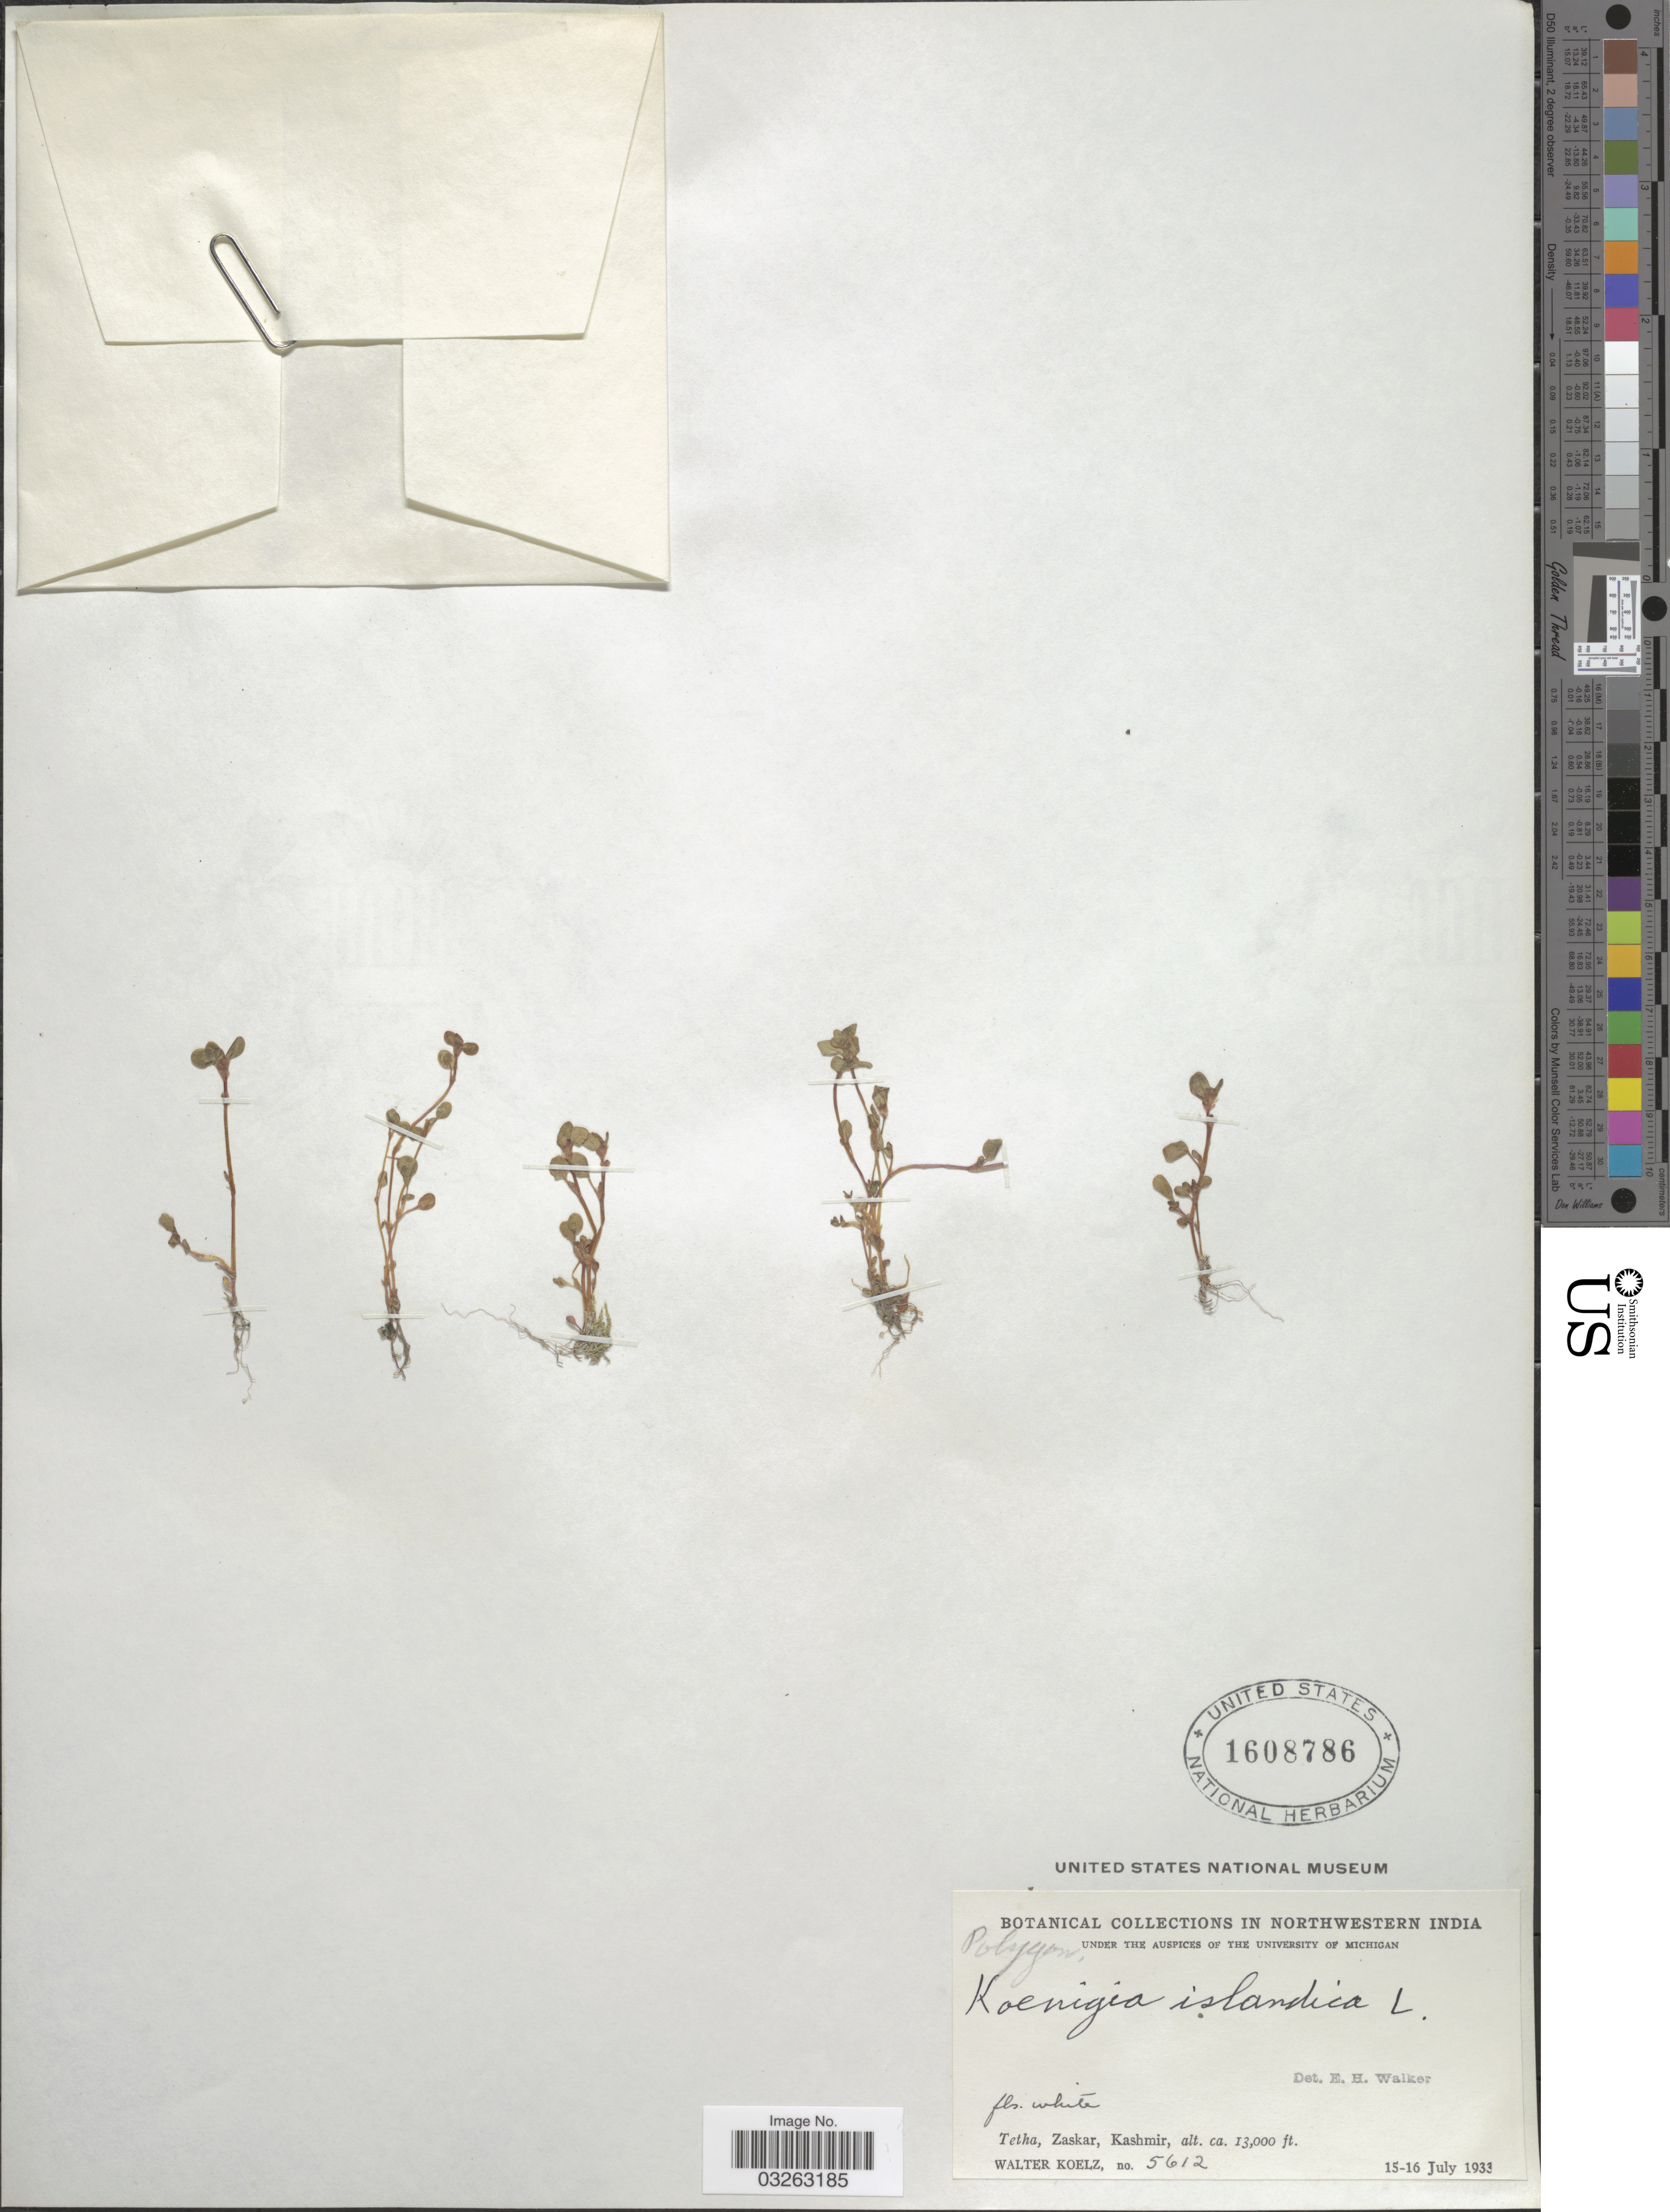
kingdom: Plantae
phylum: Tracheophyta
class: Magnoliopsida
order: Caryophyllales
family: Polygonaceae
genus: Koenigia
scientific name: Koenigia islandica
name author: L.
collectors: W. N. Koelz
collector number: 5612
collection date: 1933-07-15/1933-07-16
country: India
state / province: Jammu and Kashmir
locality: Northwestern India, Tetha, Zaskar.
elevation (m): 3962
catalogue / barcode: US 1608786